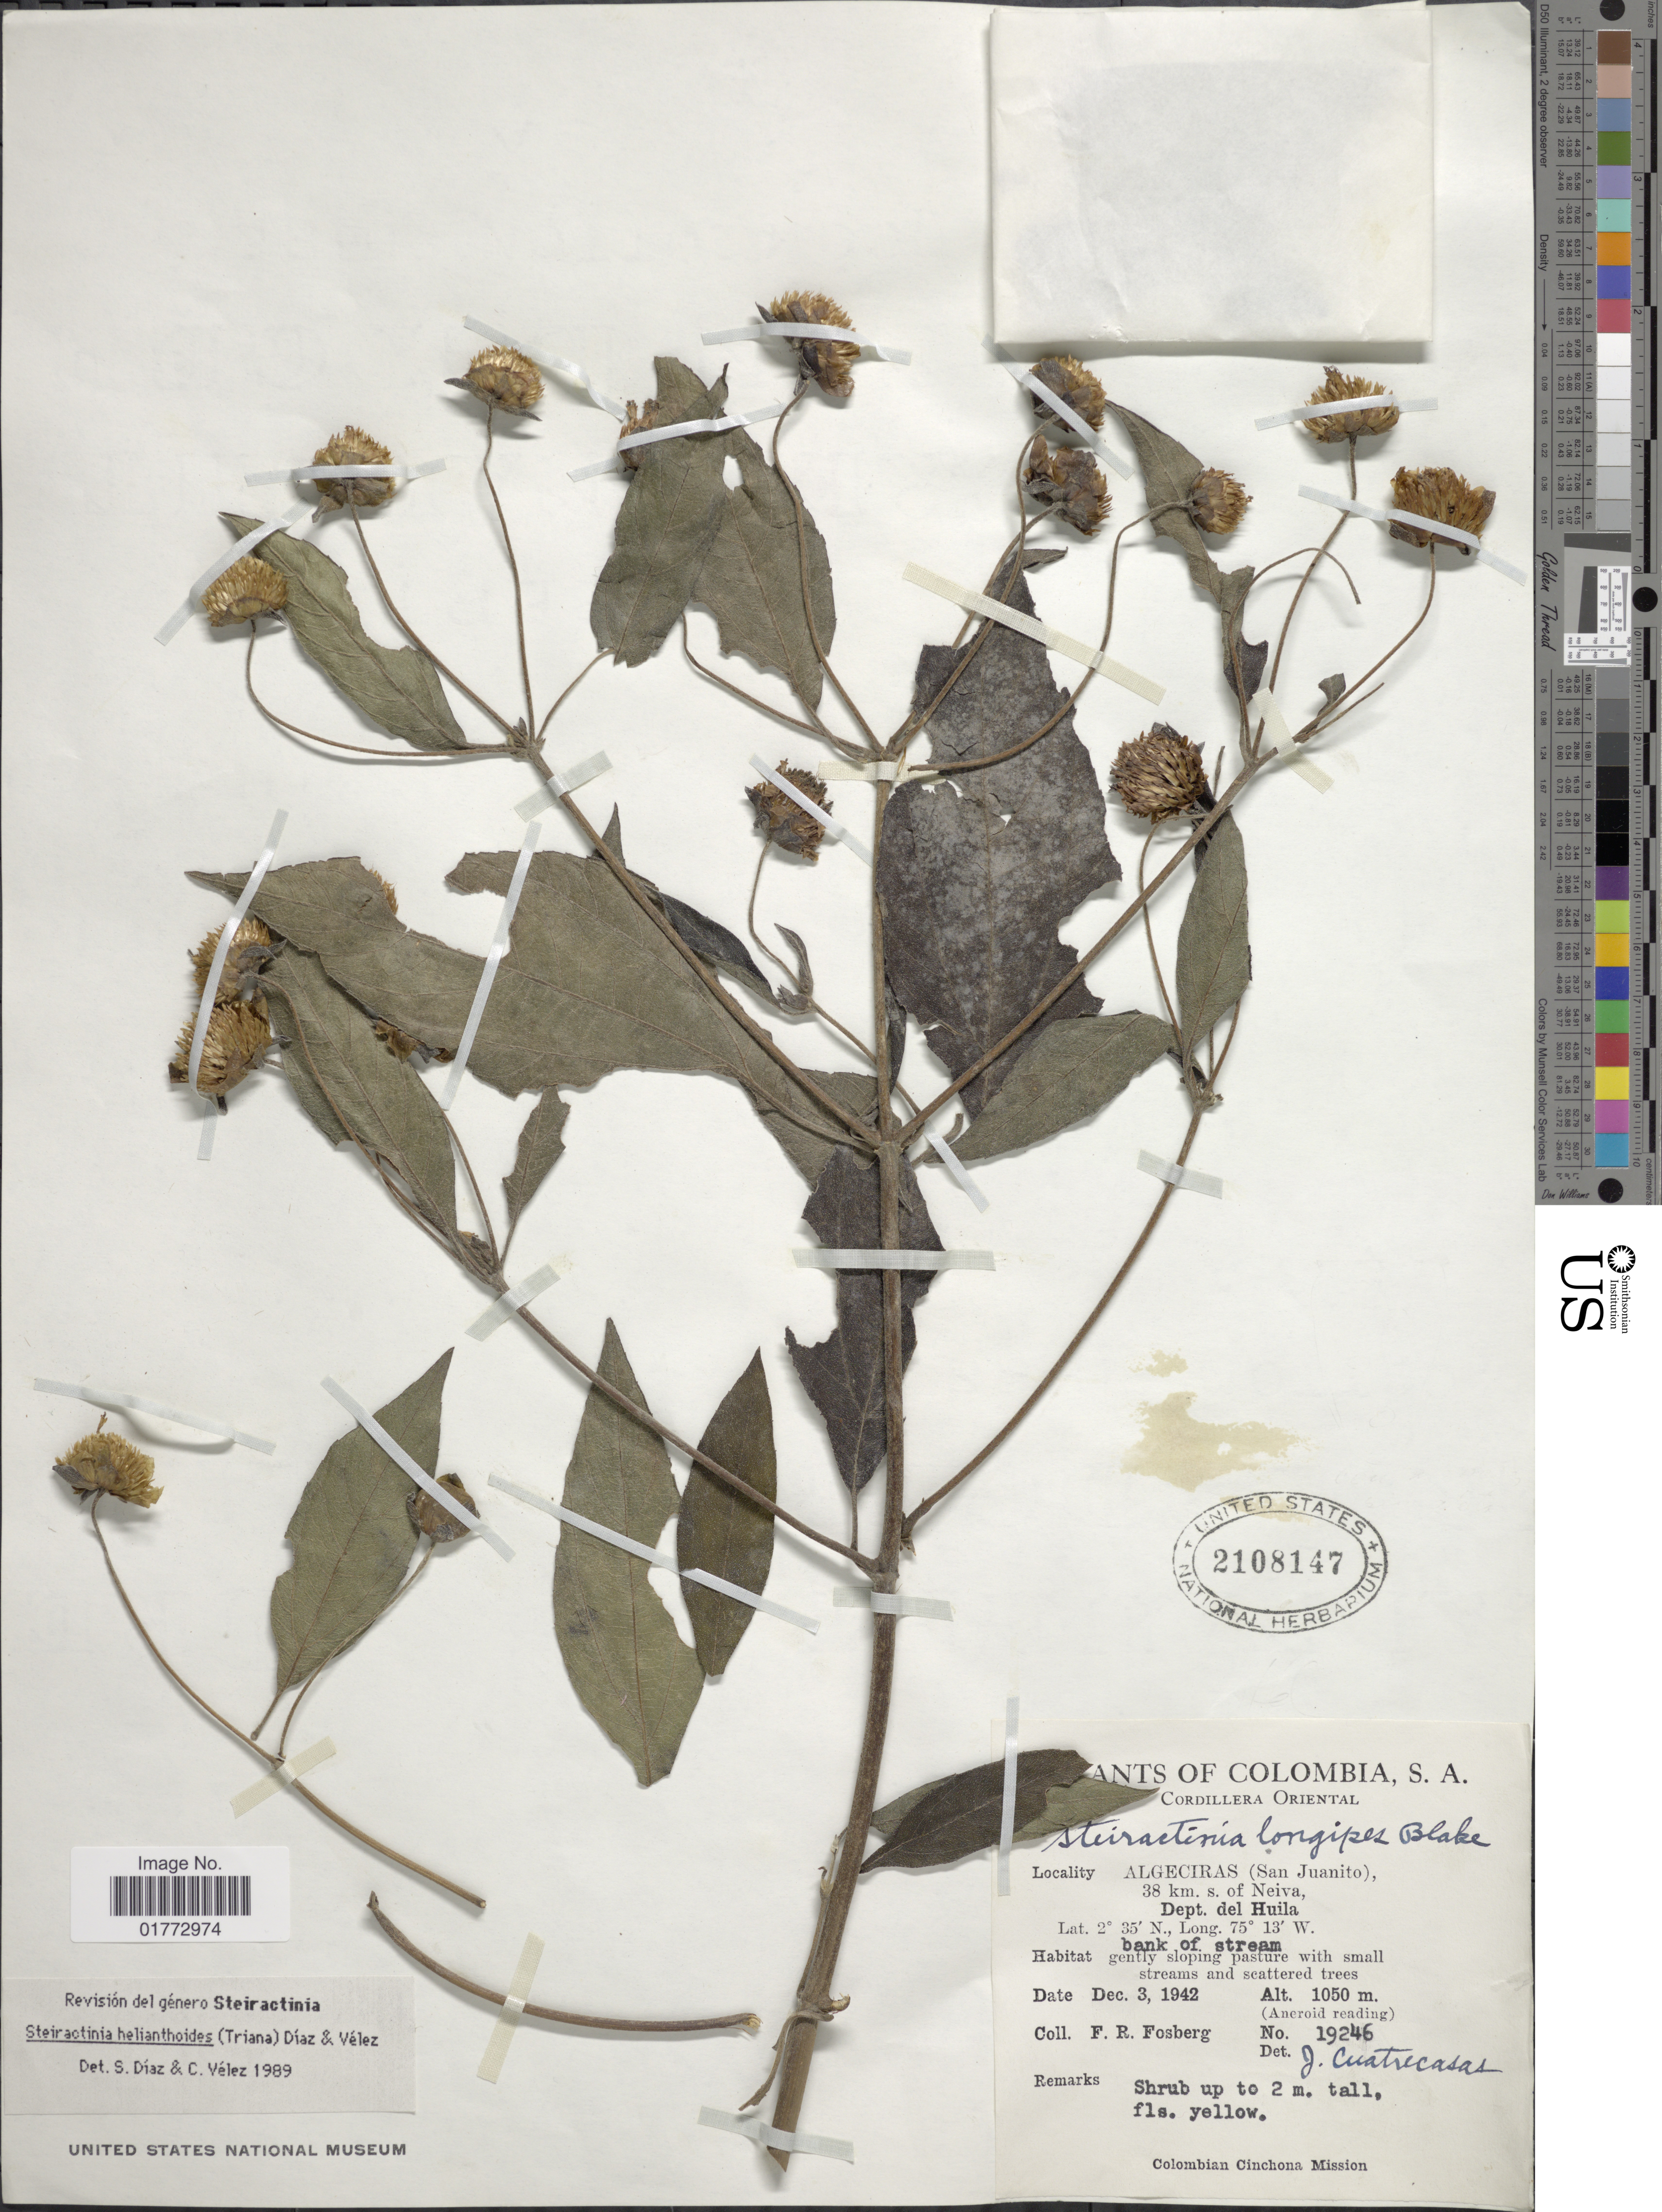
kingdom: Plantae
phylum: Tracheophyta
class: Magnoliopsida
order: Asterales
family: Asteraceae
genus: Steiractinia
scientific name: Steiractinia helianthoides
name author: (Triana) S. Díaz & Vélez-Nauer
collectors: F. R. Fosberg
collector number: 19246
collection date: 1942-12-03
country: Colombia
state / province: Huila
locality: Cordillera Oriental, Algeciras (San Juanito) 38 km. s. of Neiva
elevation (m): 1050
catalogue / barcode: US 2108147